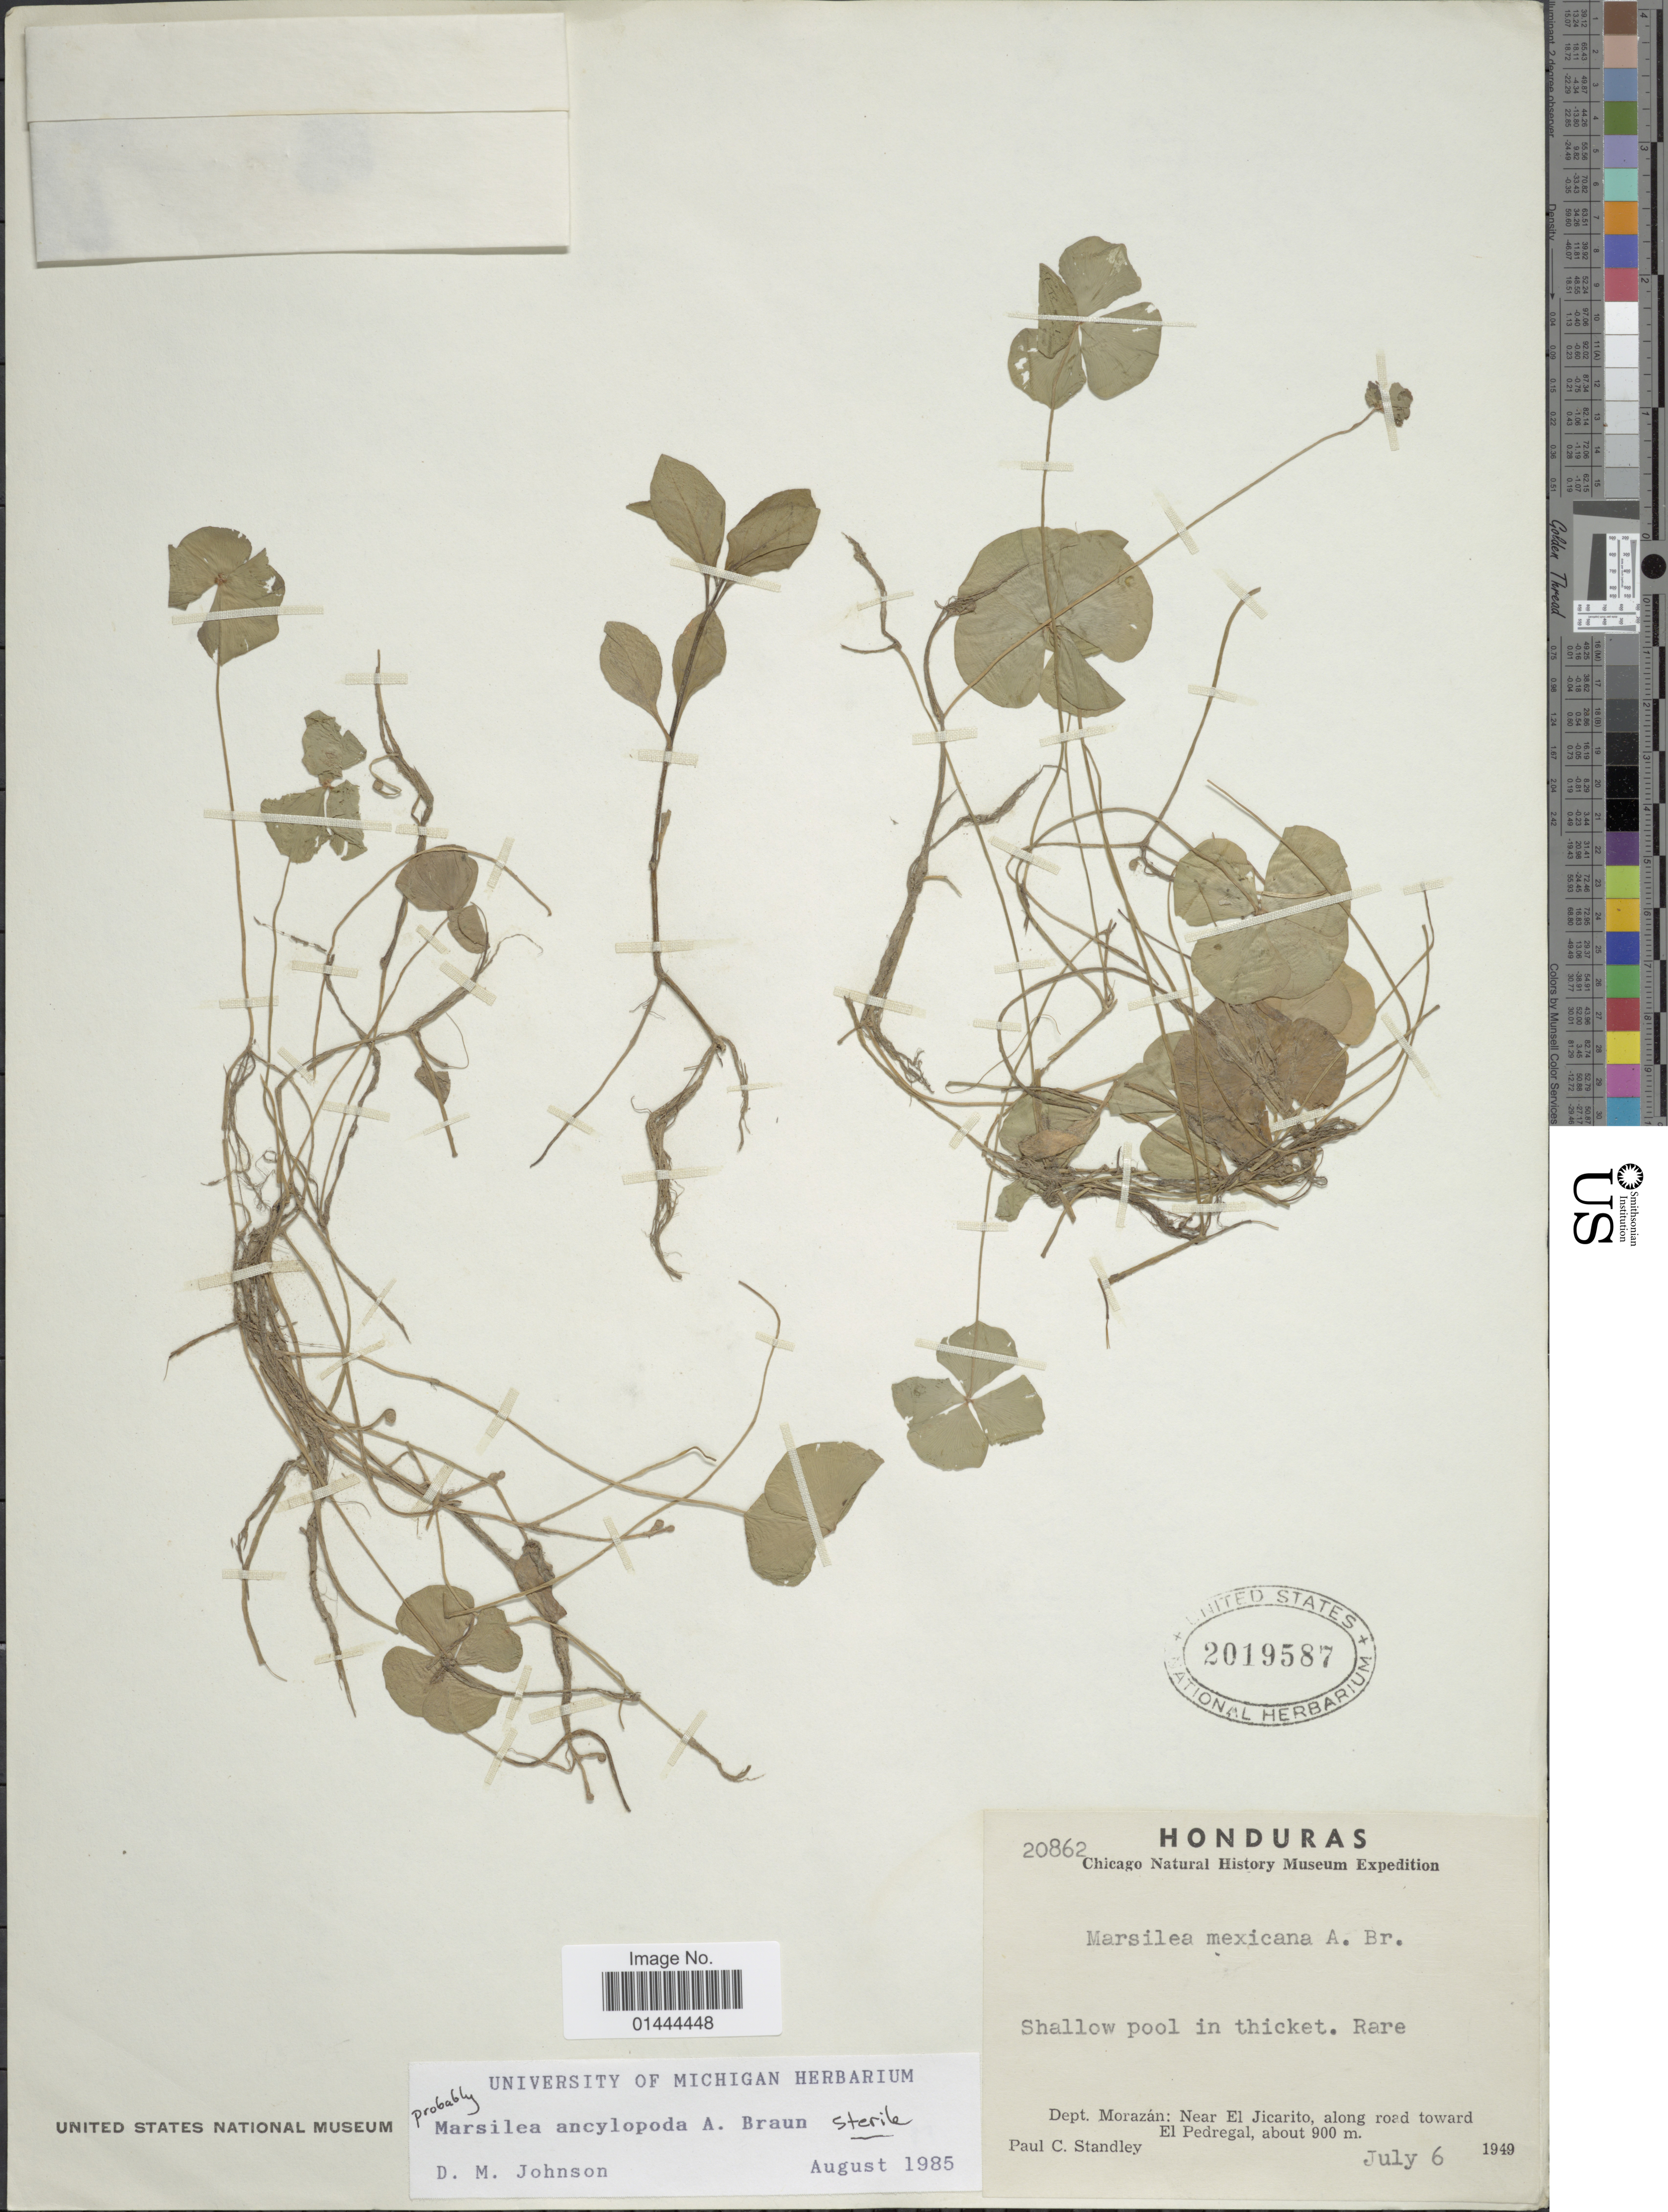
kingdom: Plantae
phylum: Tracheophyta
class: Polypodiopsida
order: Salviniales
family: Marsileaceae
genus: Marsilea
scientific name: Marsilea ancylopoda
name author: A. Braun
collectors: P. C. Standley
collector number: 20862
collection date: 1949-07-06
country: Honduras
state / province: Fco. Morazán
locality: Shallow pool in thicket, near el Jicarito, along road toward El Pedregal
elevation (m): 900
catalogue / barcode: US 2019587